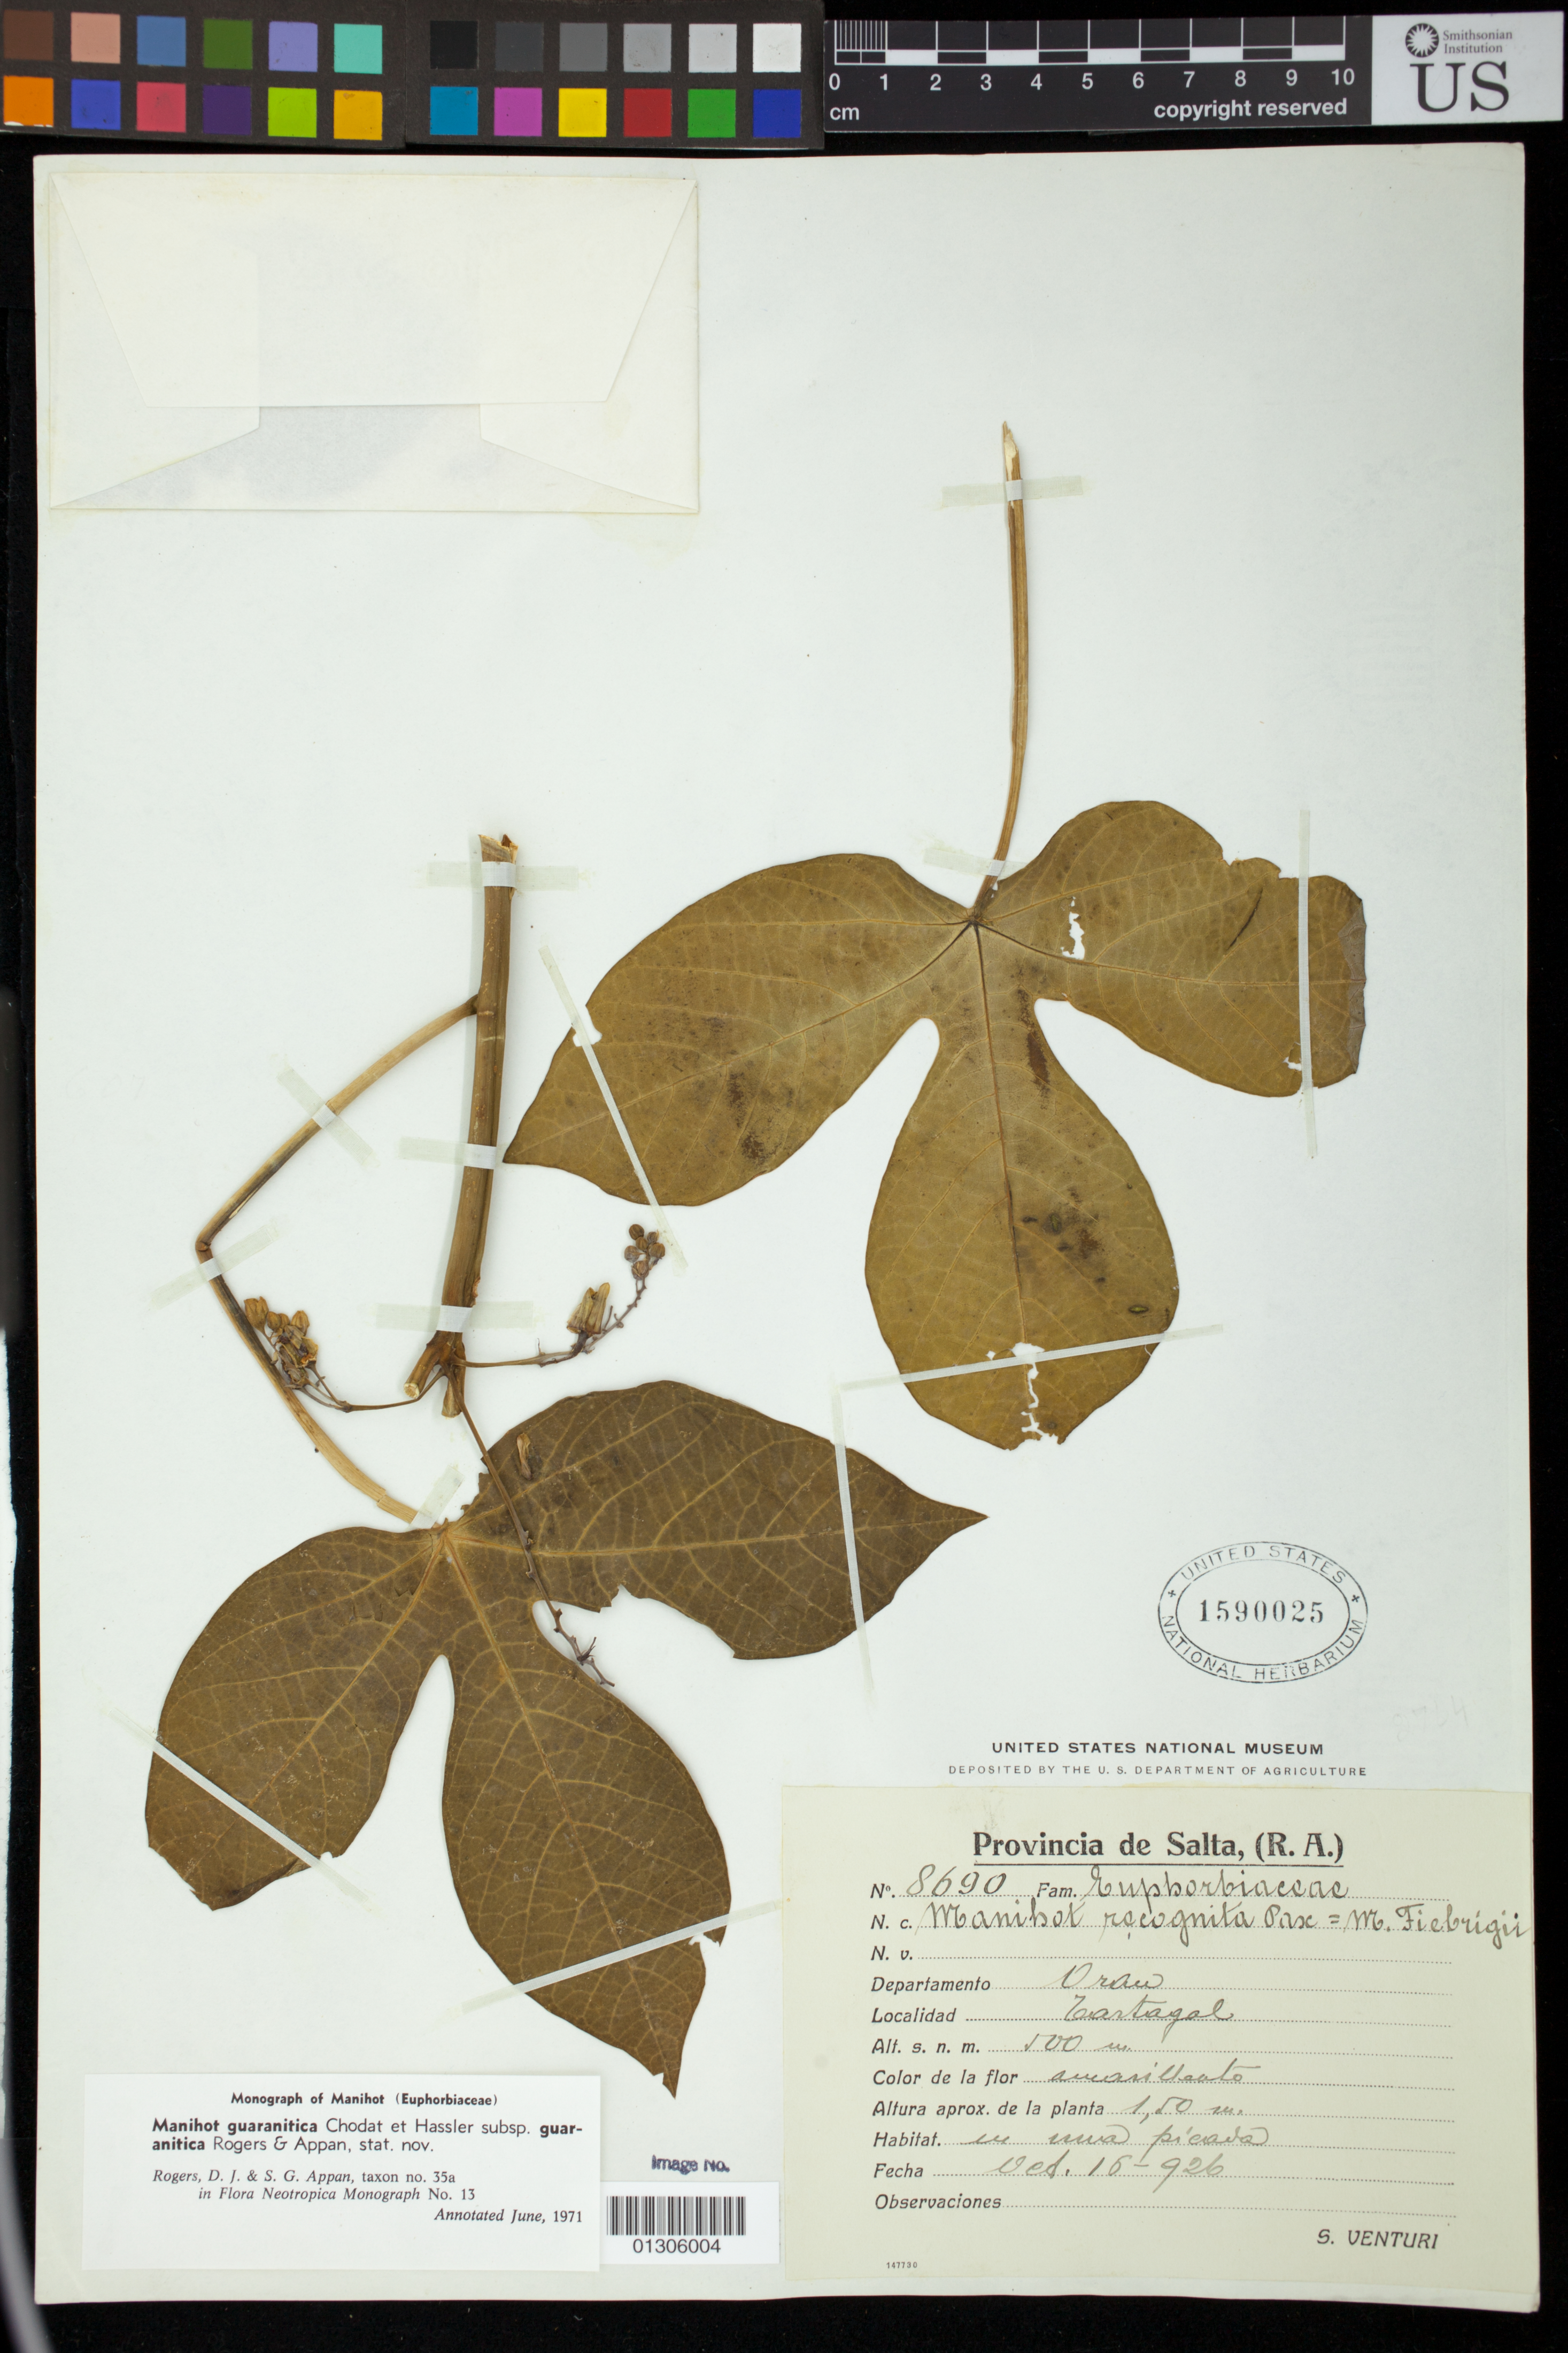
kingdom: Plantae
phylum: Tracheophyta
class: Magnoliopsida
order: Malpighiales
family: Euphorbiaceae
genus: Manihot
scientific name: Manihot anisophylla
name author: (Griseb.) Müll. Arg.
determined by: Mendoza, M.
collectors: S. Venturi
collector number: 8690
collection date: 1926-10-16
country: Argentina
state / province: Salta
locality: Oran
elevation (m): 500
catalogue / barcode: US 1590025